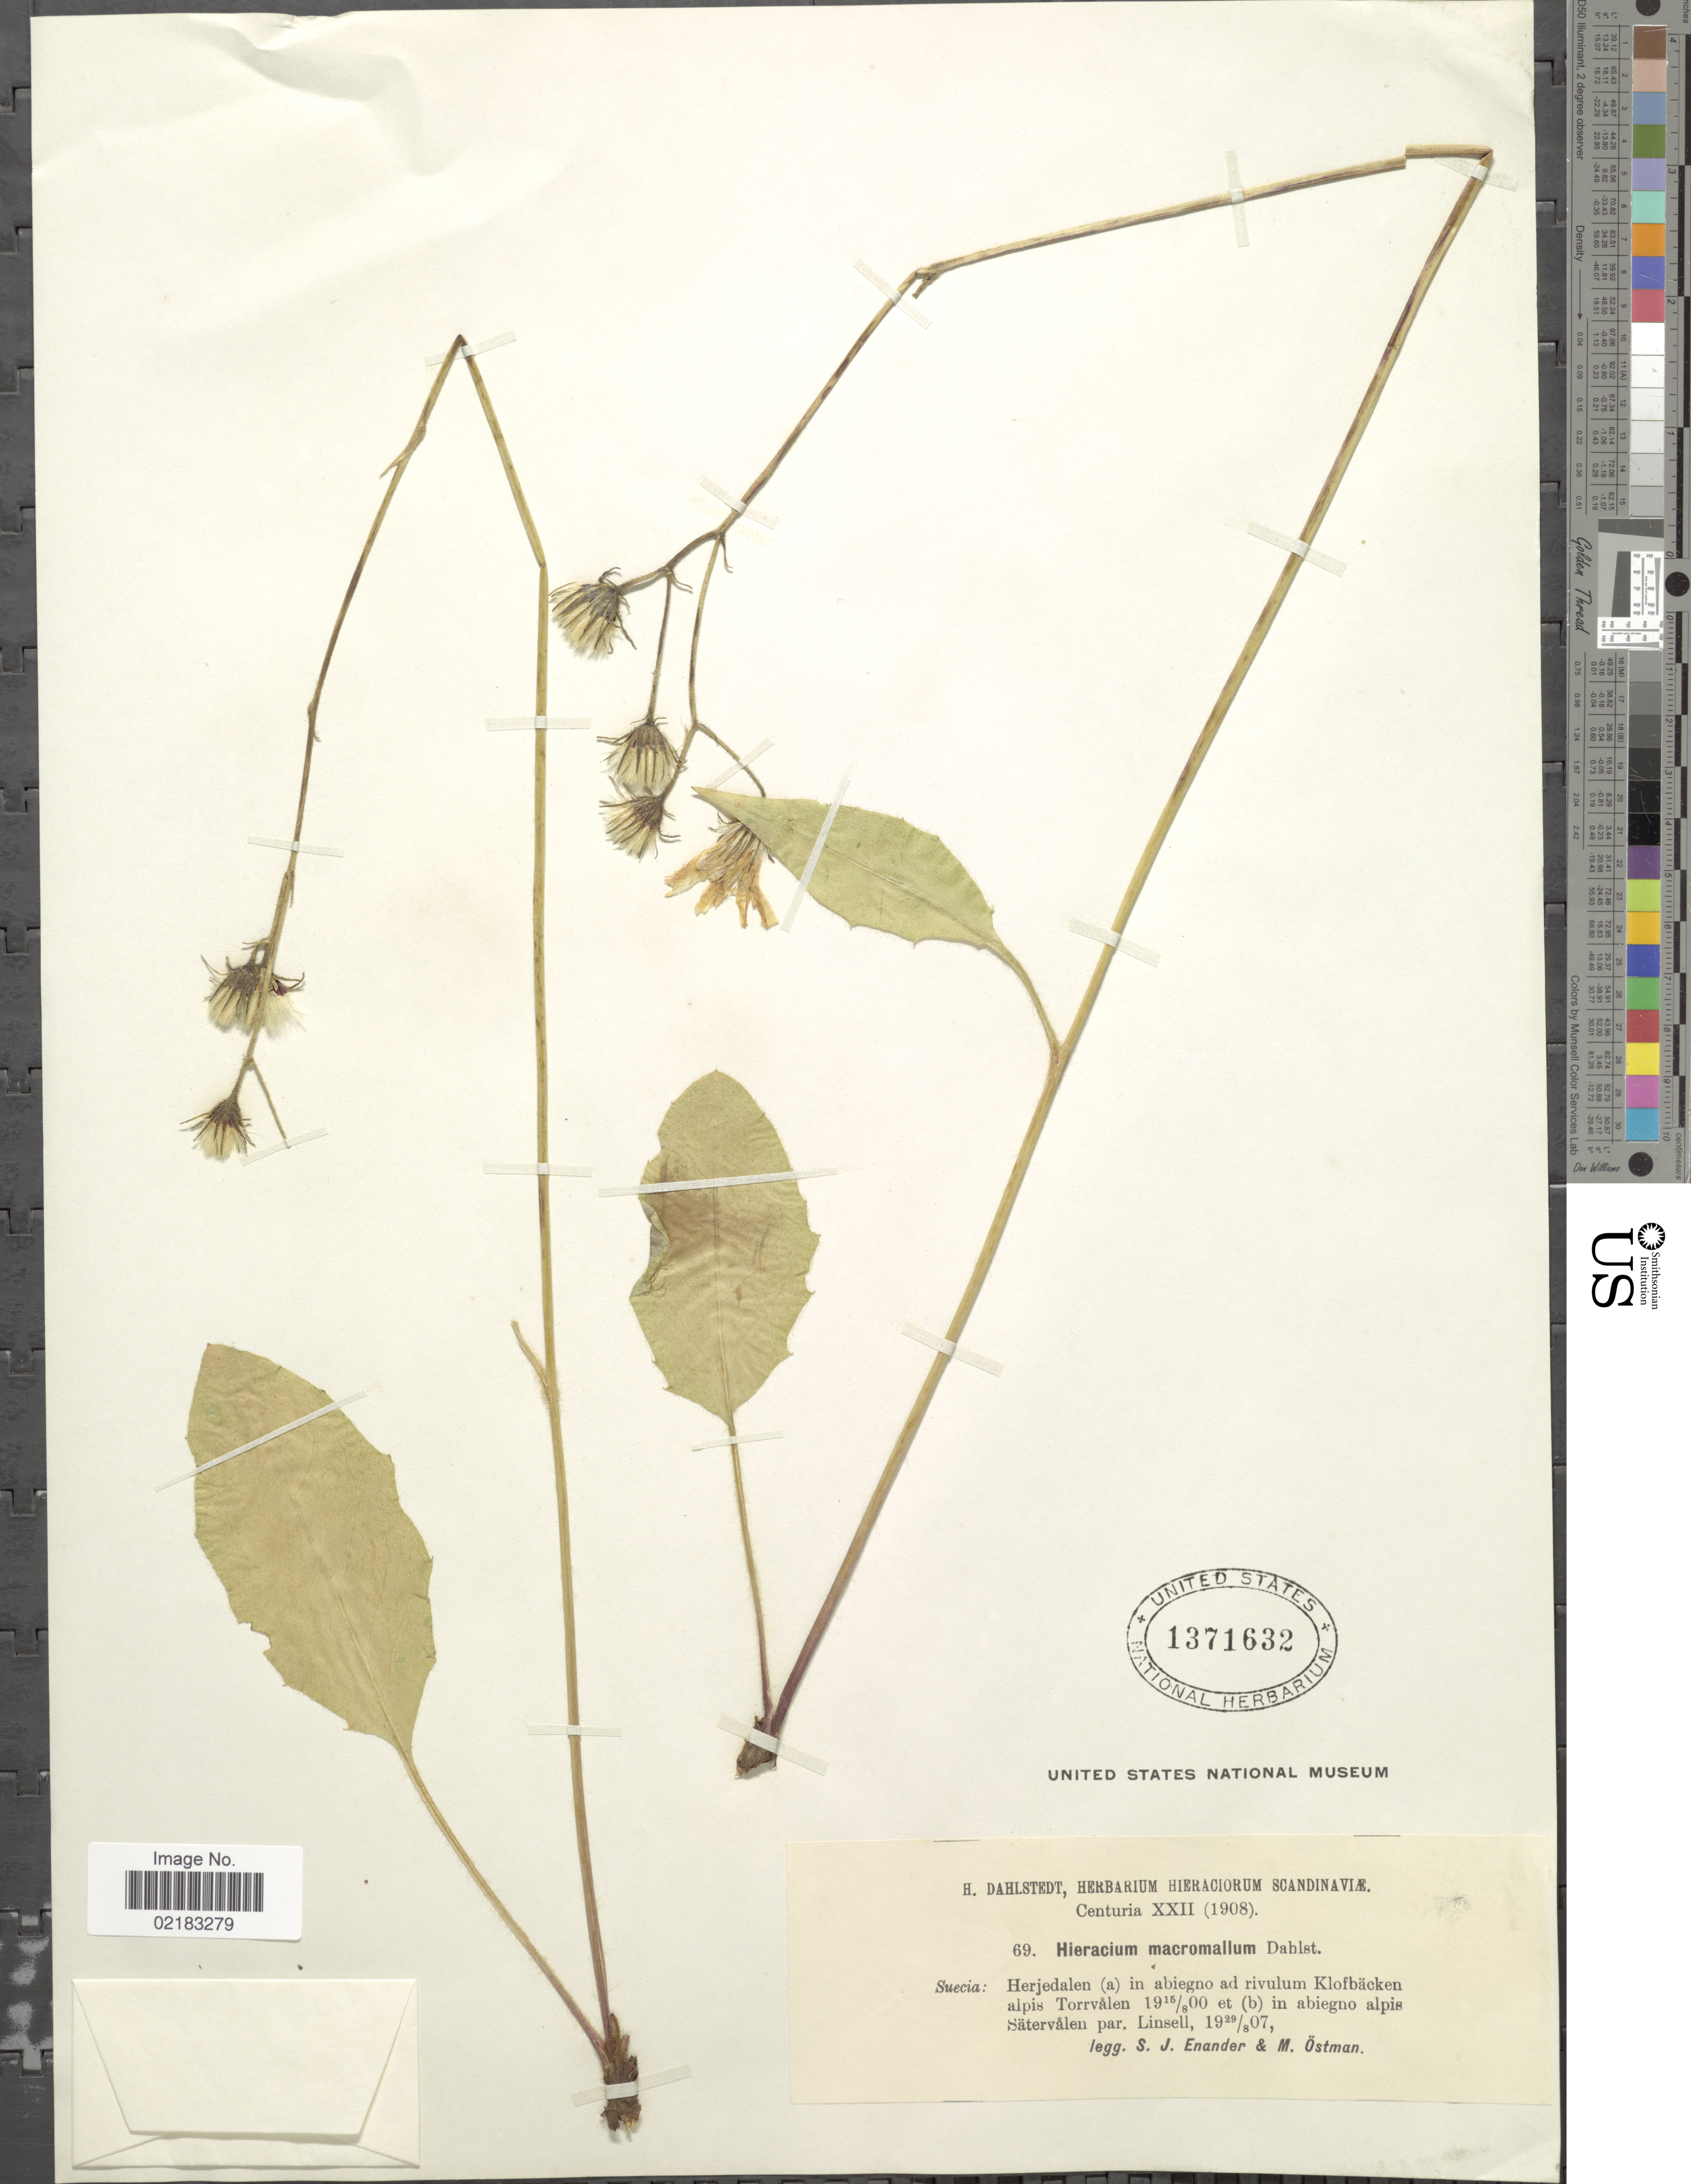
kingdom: Plantae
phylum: Tracheophyta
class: Magnoliopsida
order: Asterales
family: Asteraceae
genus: Hieracium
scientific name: Hieracium macromallum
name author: (Dahlst. ex Zahn) Dahlst. ex Johanss.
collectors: S. Enander & M. Ostman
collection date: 1900-08-15/1907-08-29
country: Sweden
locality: Suecia:Herjedalen in abiegno ad rivulum Klofbacken alpis Torrvalen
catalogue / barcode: US 1371632